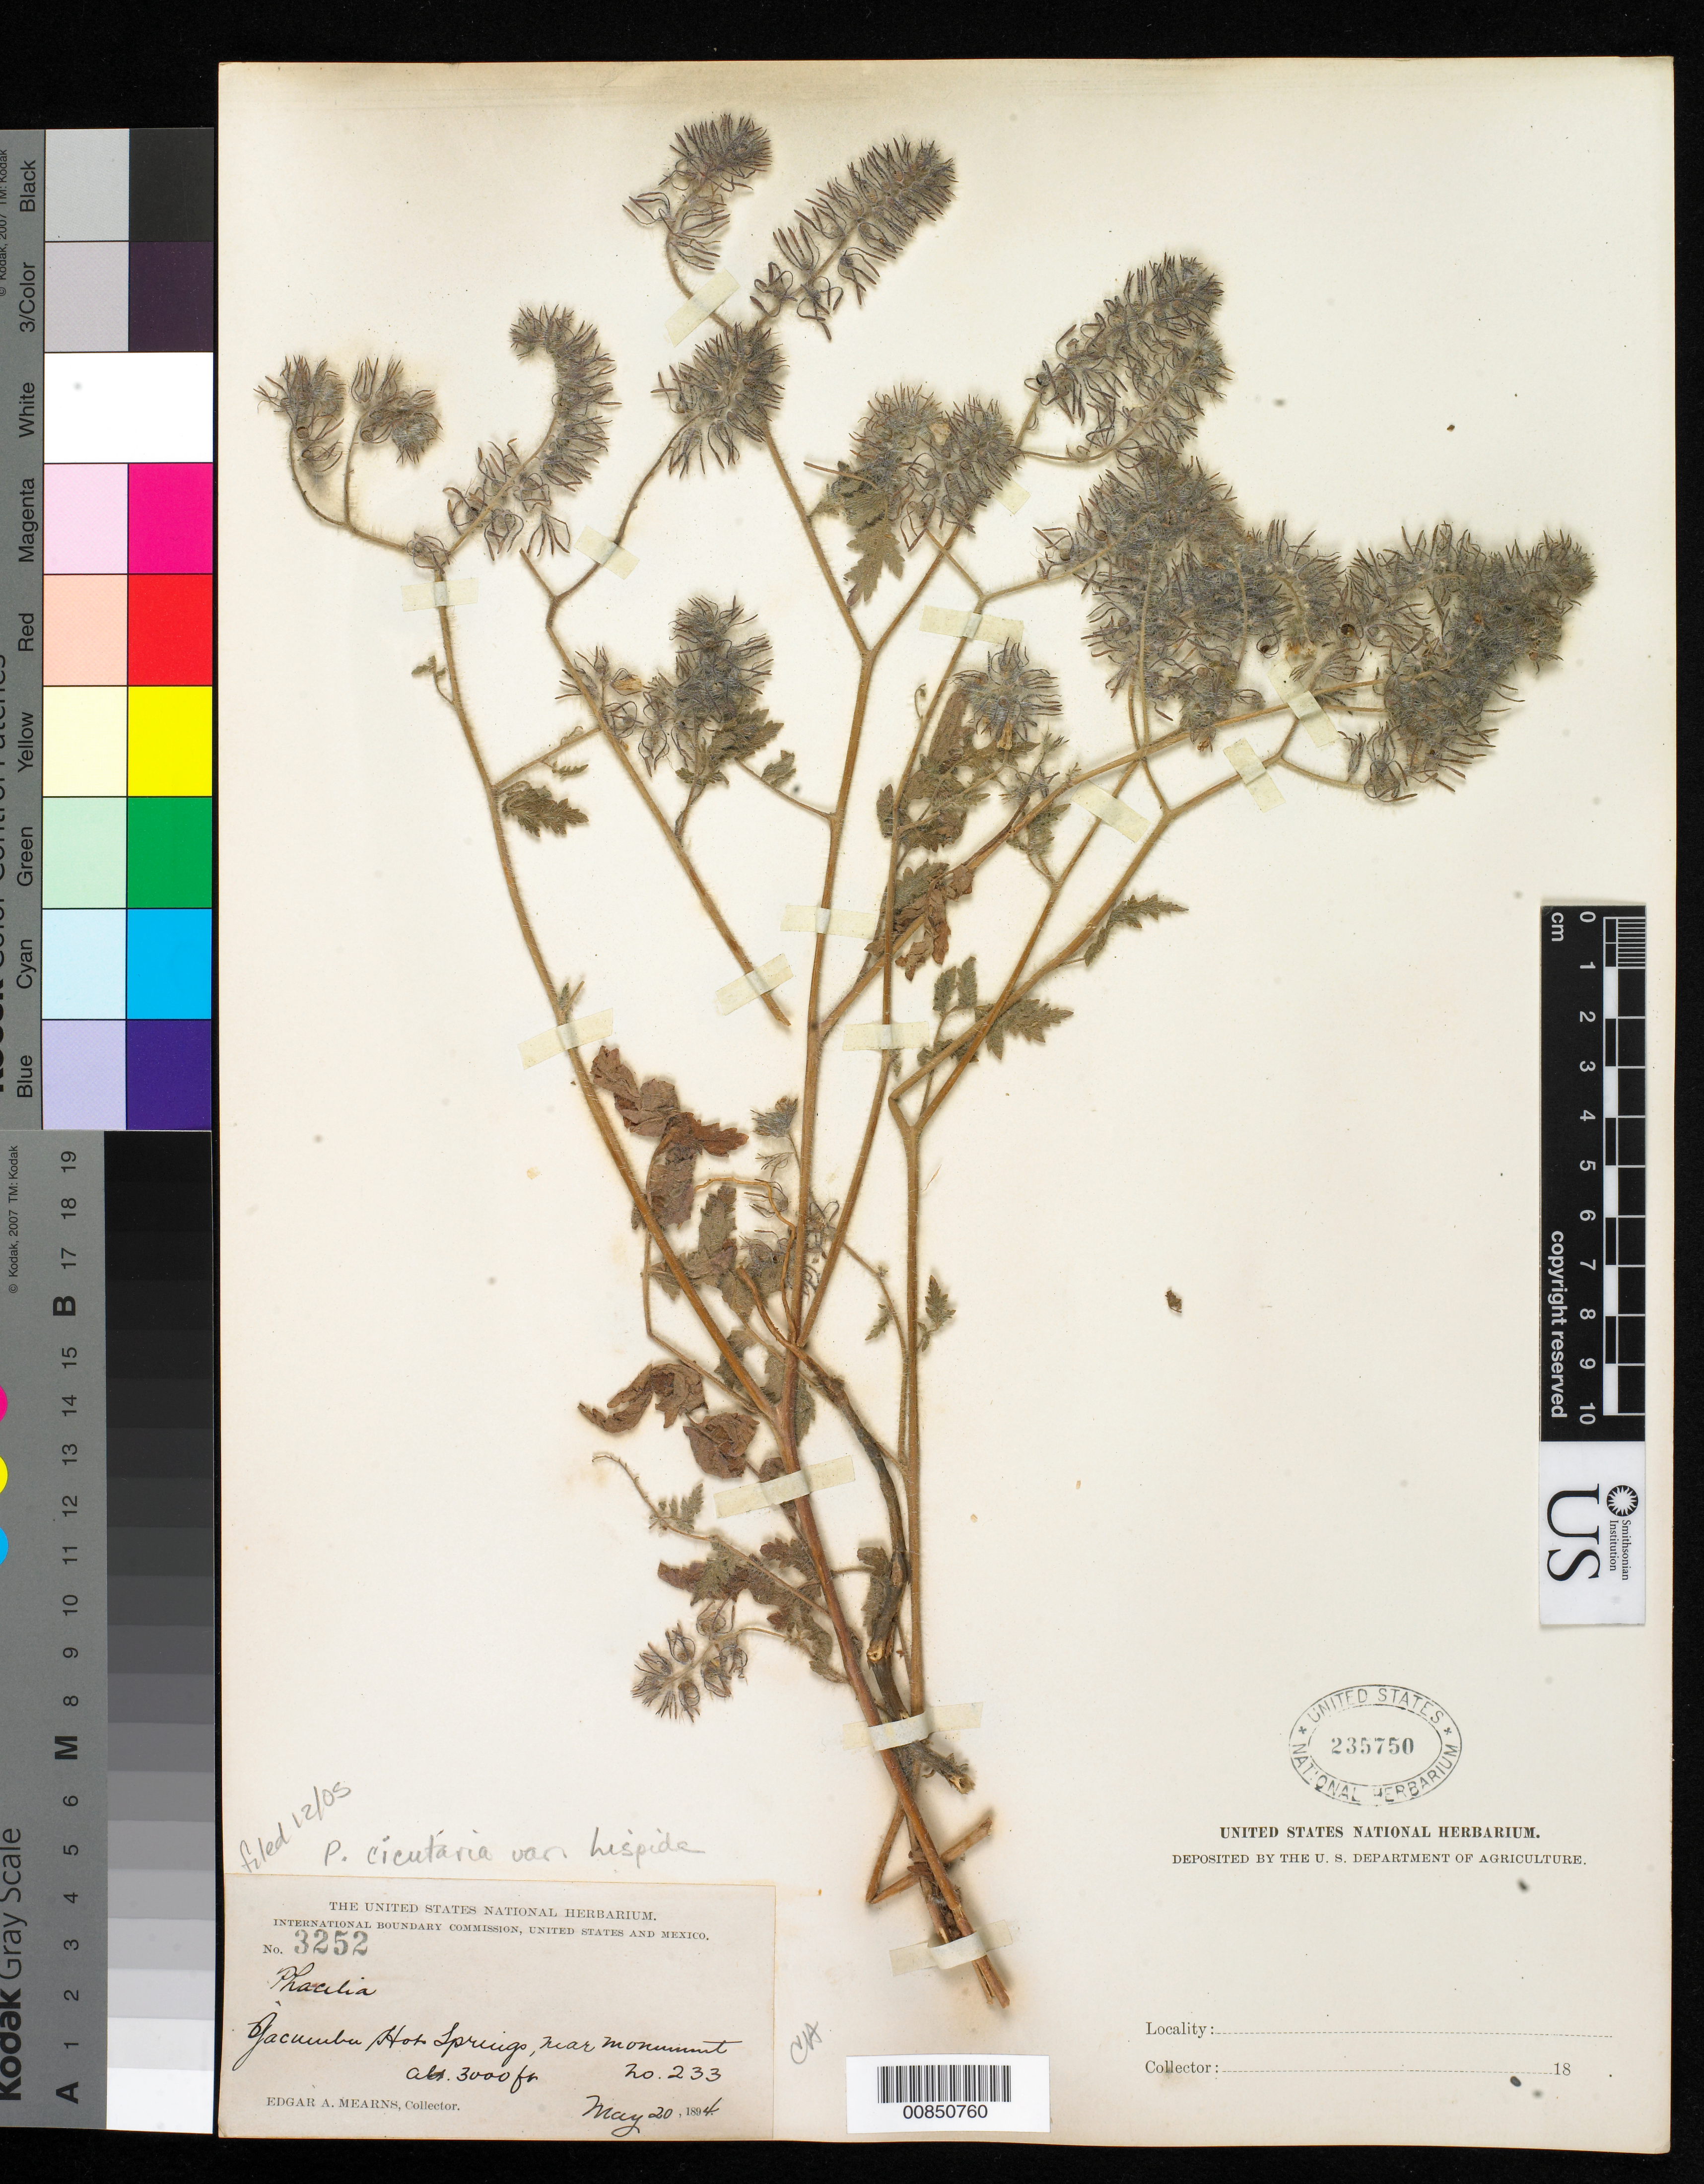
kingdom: Plantae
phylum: Tracheophyta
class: Magnoliopsida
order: Boraginales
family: Hydrophyllaceae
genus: Phacelia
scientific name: Phacelia cicutaria var. hispida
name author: (A. Gray) J.T. Howell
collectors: E. A. Mearns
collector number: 3252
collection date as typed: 20 May 1894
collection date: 1894-05-20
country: United States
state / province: California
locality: Jacumba Hot Springs, near monument no. 233.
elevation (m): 914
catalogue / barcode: US 235750